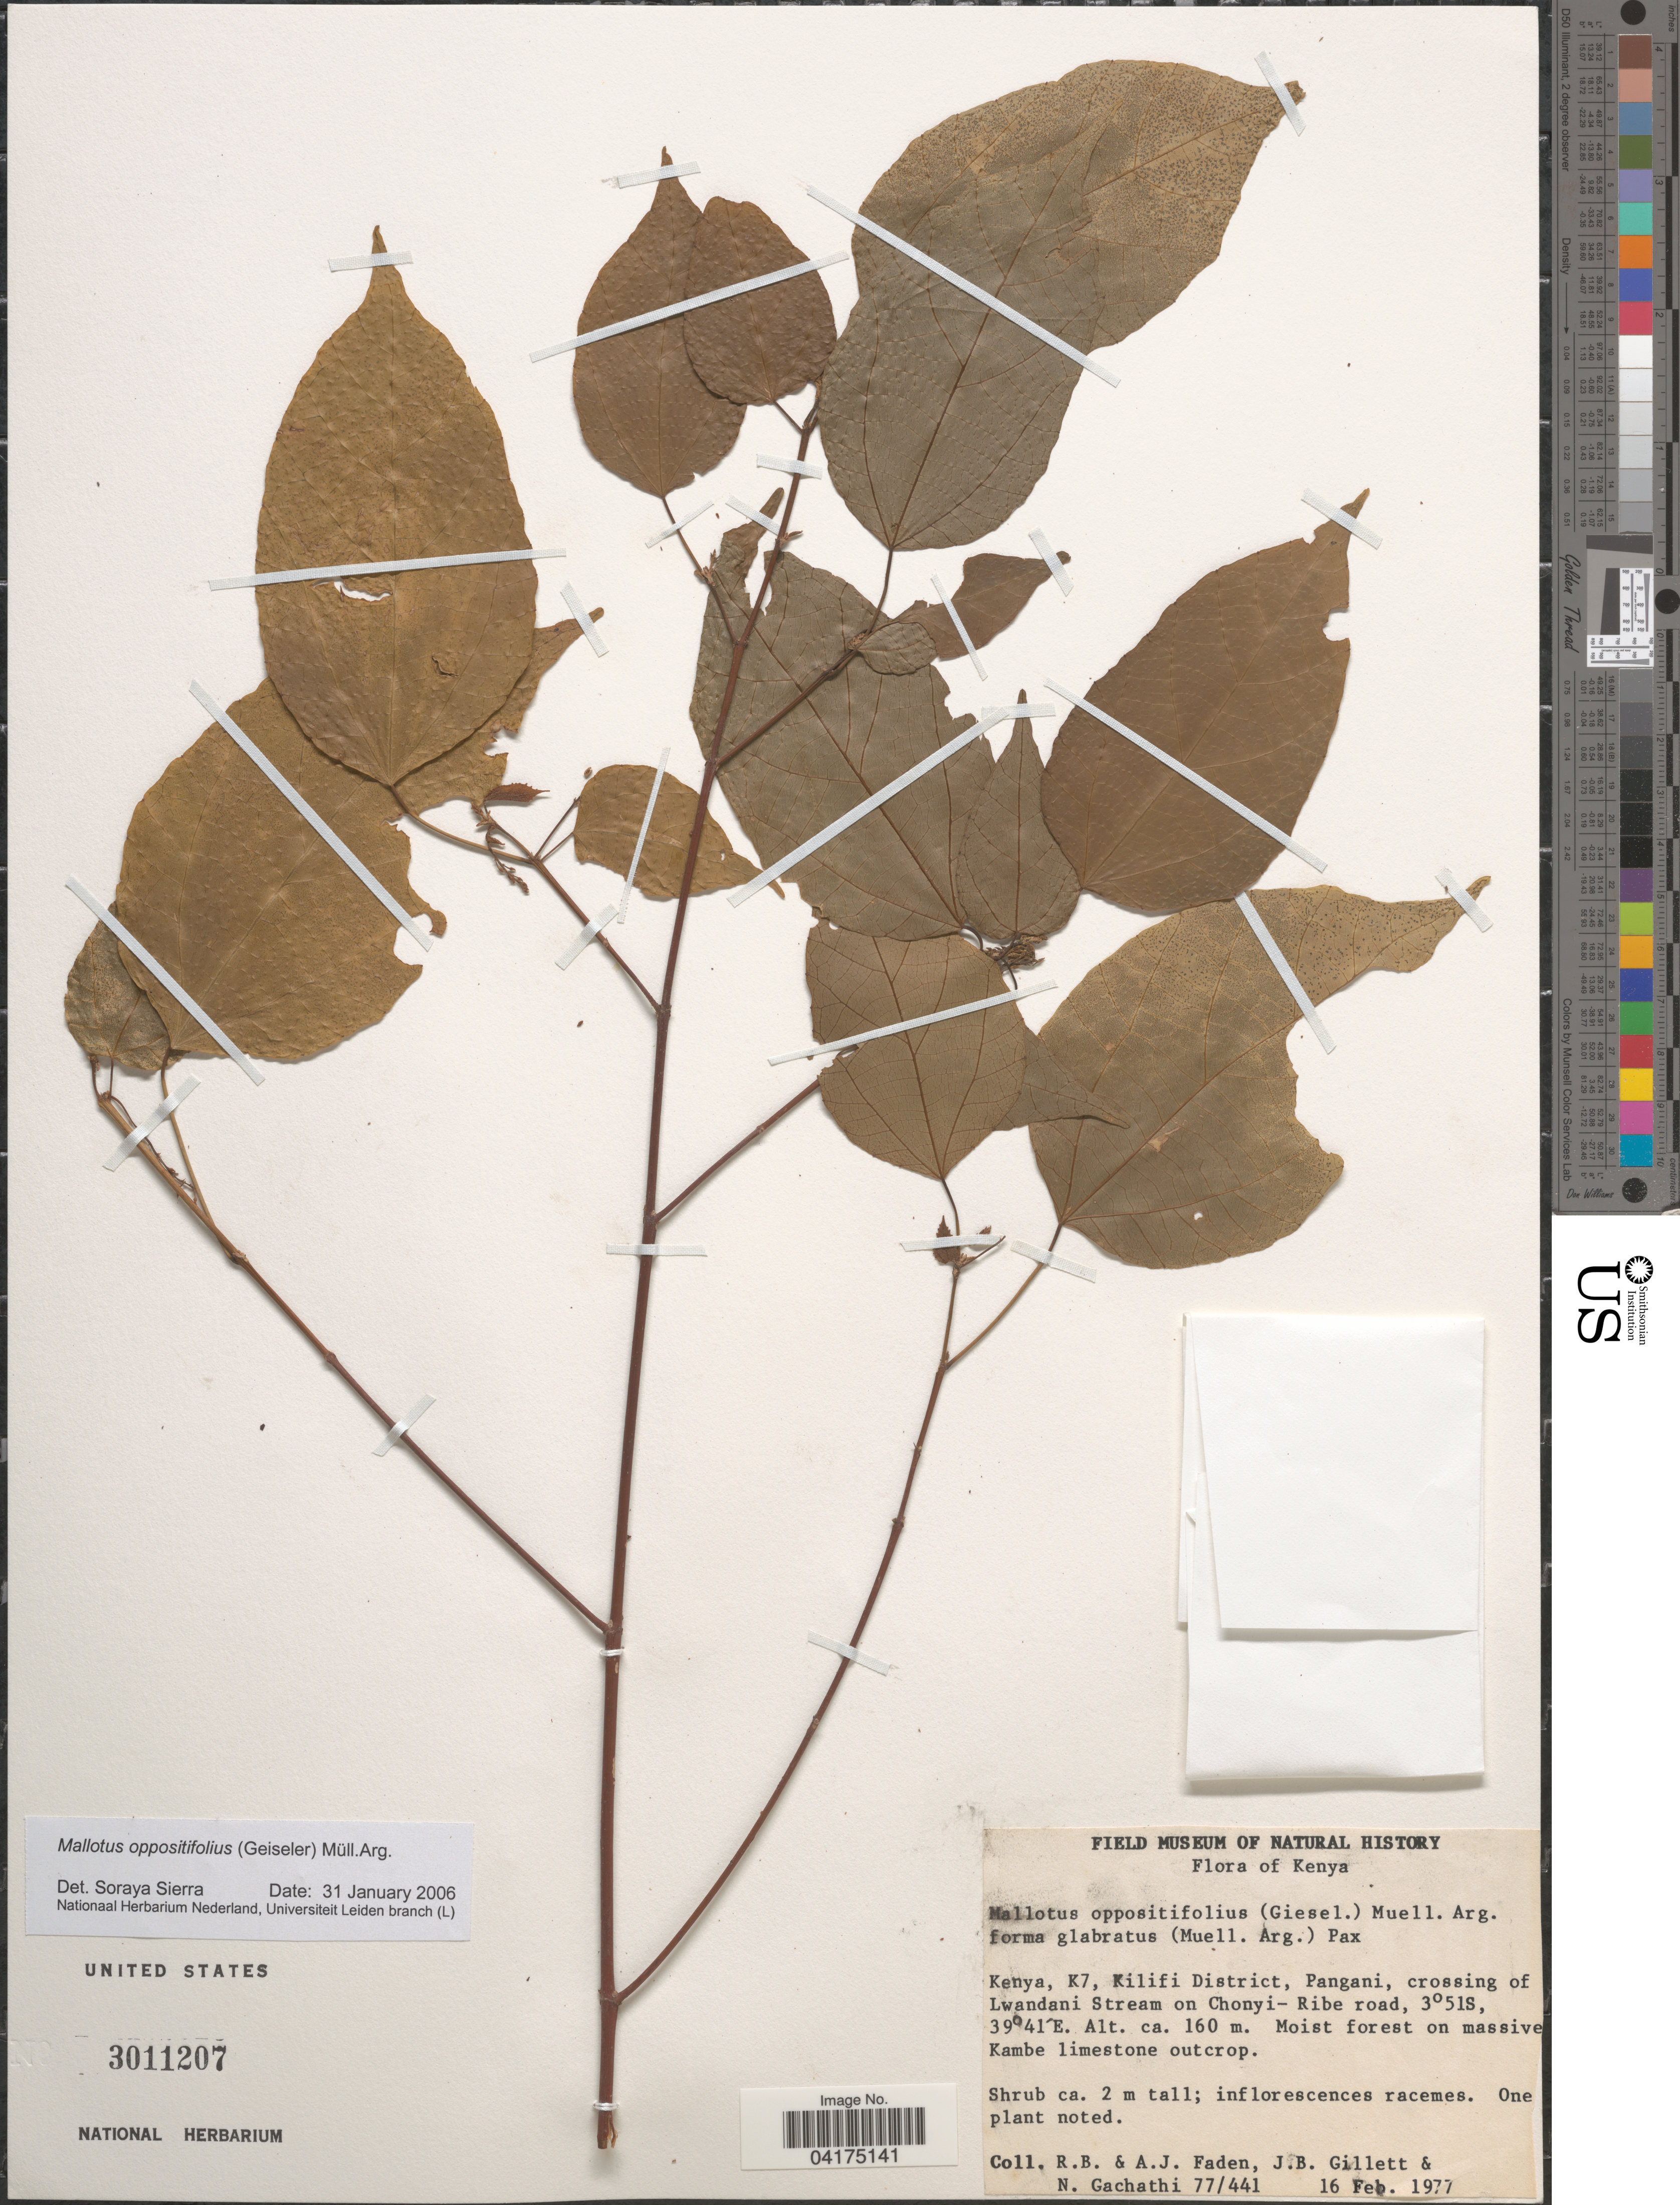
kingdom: Plantae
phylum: Tracheophyta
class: Magnoliopsida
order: Malpighiales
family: Euphorbiaceae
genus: Mallotus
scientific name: Mallotus oppositifolius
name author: (Geiseler) Müll. Arg.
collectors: R. B. Faden, A. J. Faden, J. B. Gillett & N. Gachathi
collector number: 77/441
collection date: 1977-02-16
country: Kenya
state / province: Kilifi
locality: K7, Kilifi District, Pangani, crossing of Lwandani Stream on Chonyi-Ribe road.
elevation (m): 160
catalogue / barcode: US 3011207